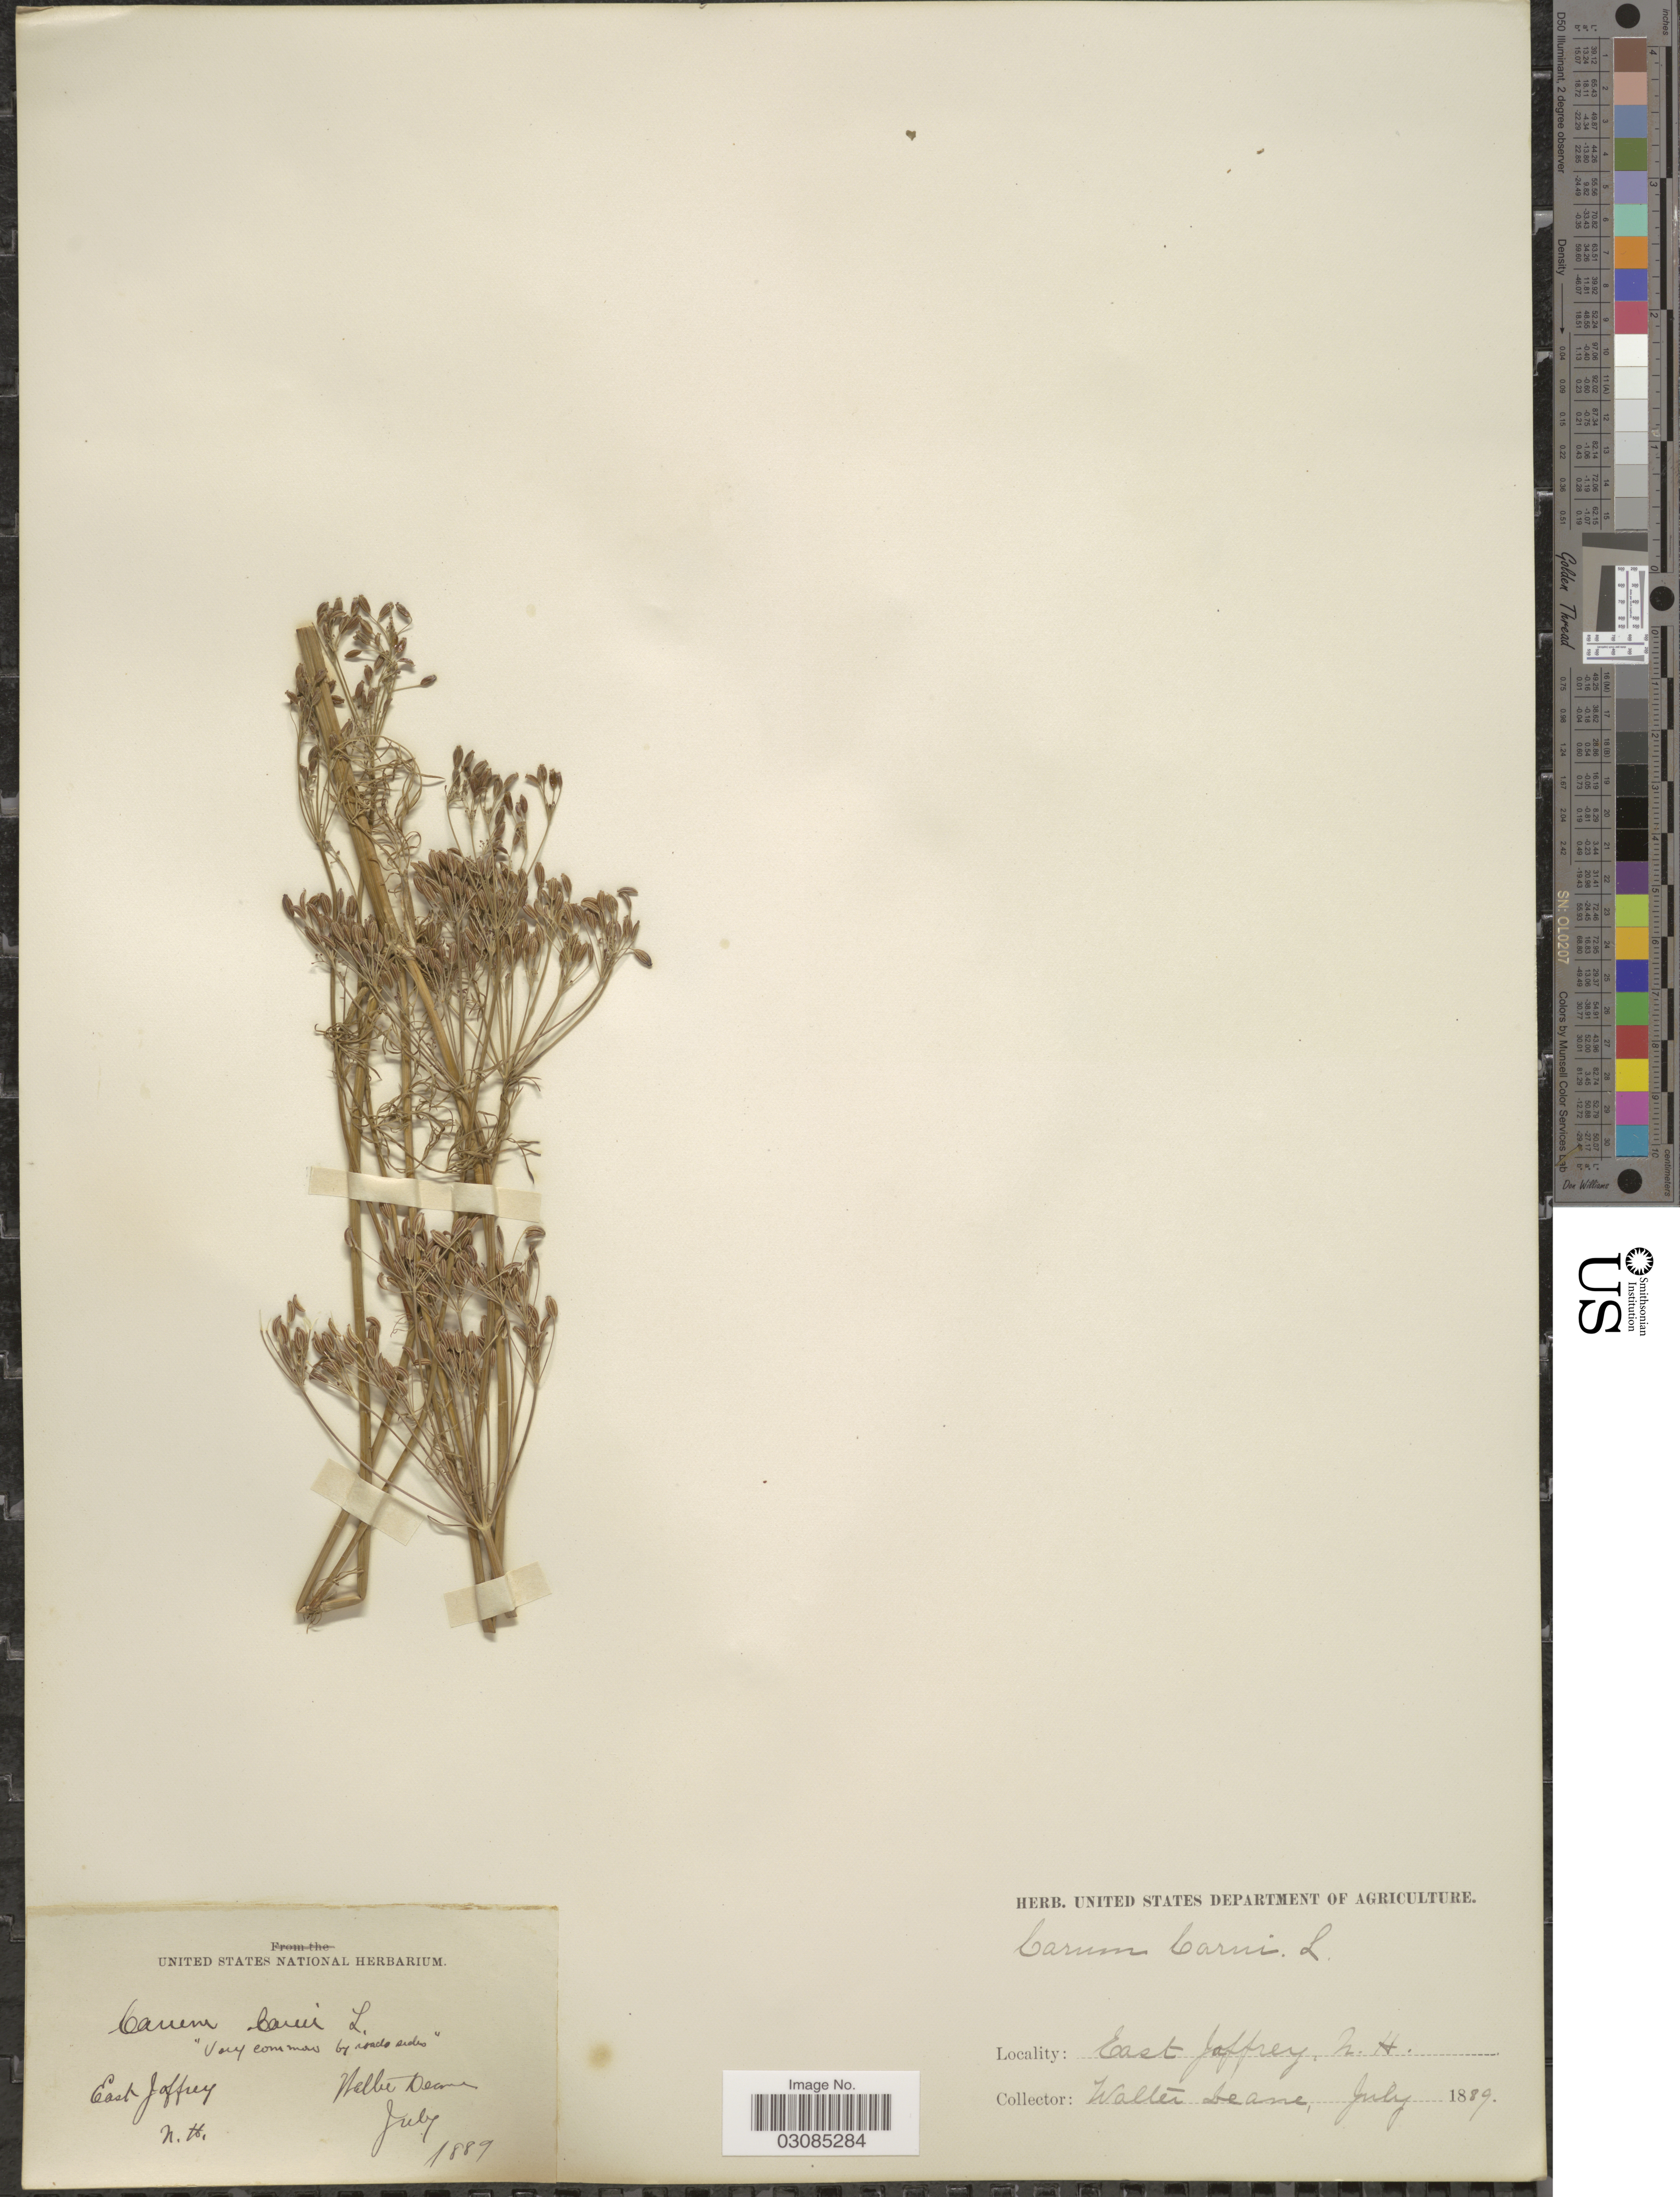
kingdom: Plantae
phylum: Tracheophyta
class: Magnoliopsida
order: Apiales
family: Apiaceae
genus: Carum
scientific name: Carum carvi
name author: L.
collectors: W. Deane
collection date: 1889-07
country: United States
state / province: New Hampshire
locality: East Joffrey, N.H.